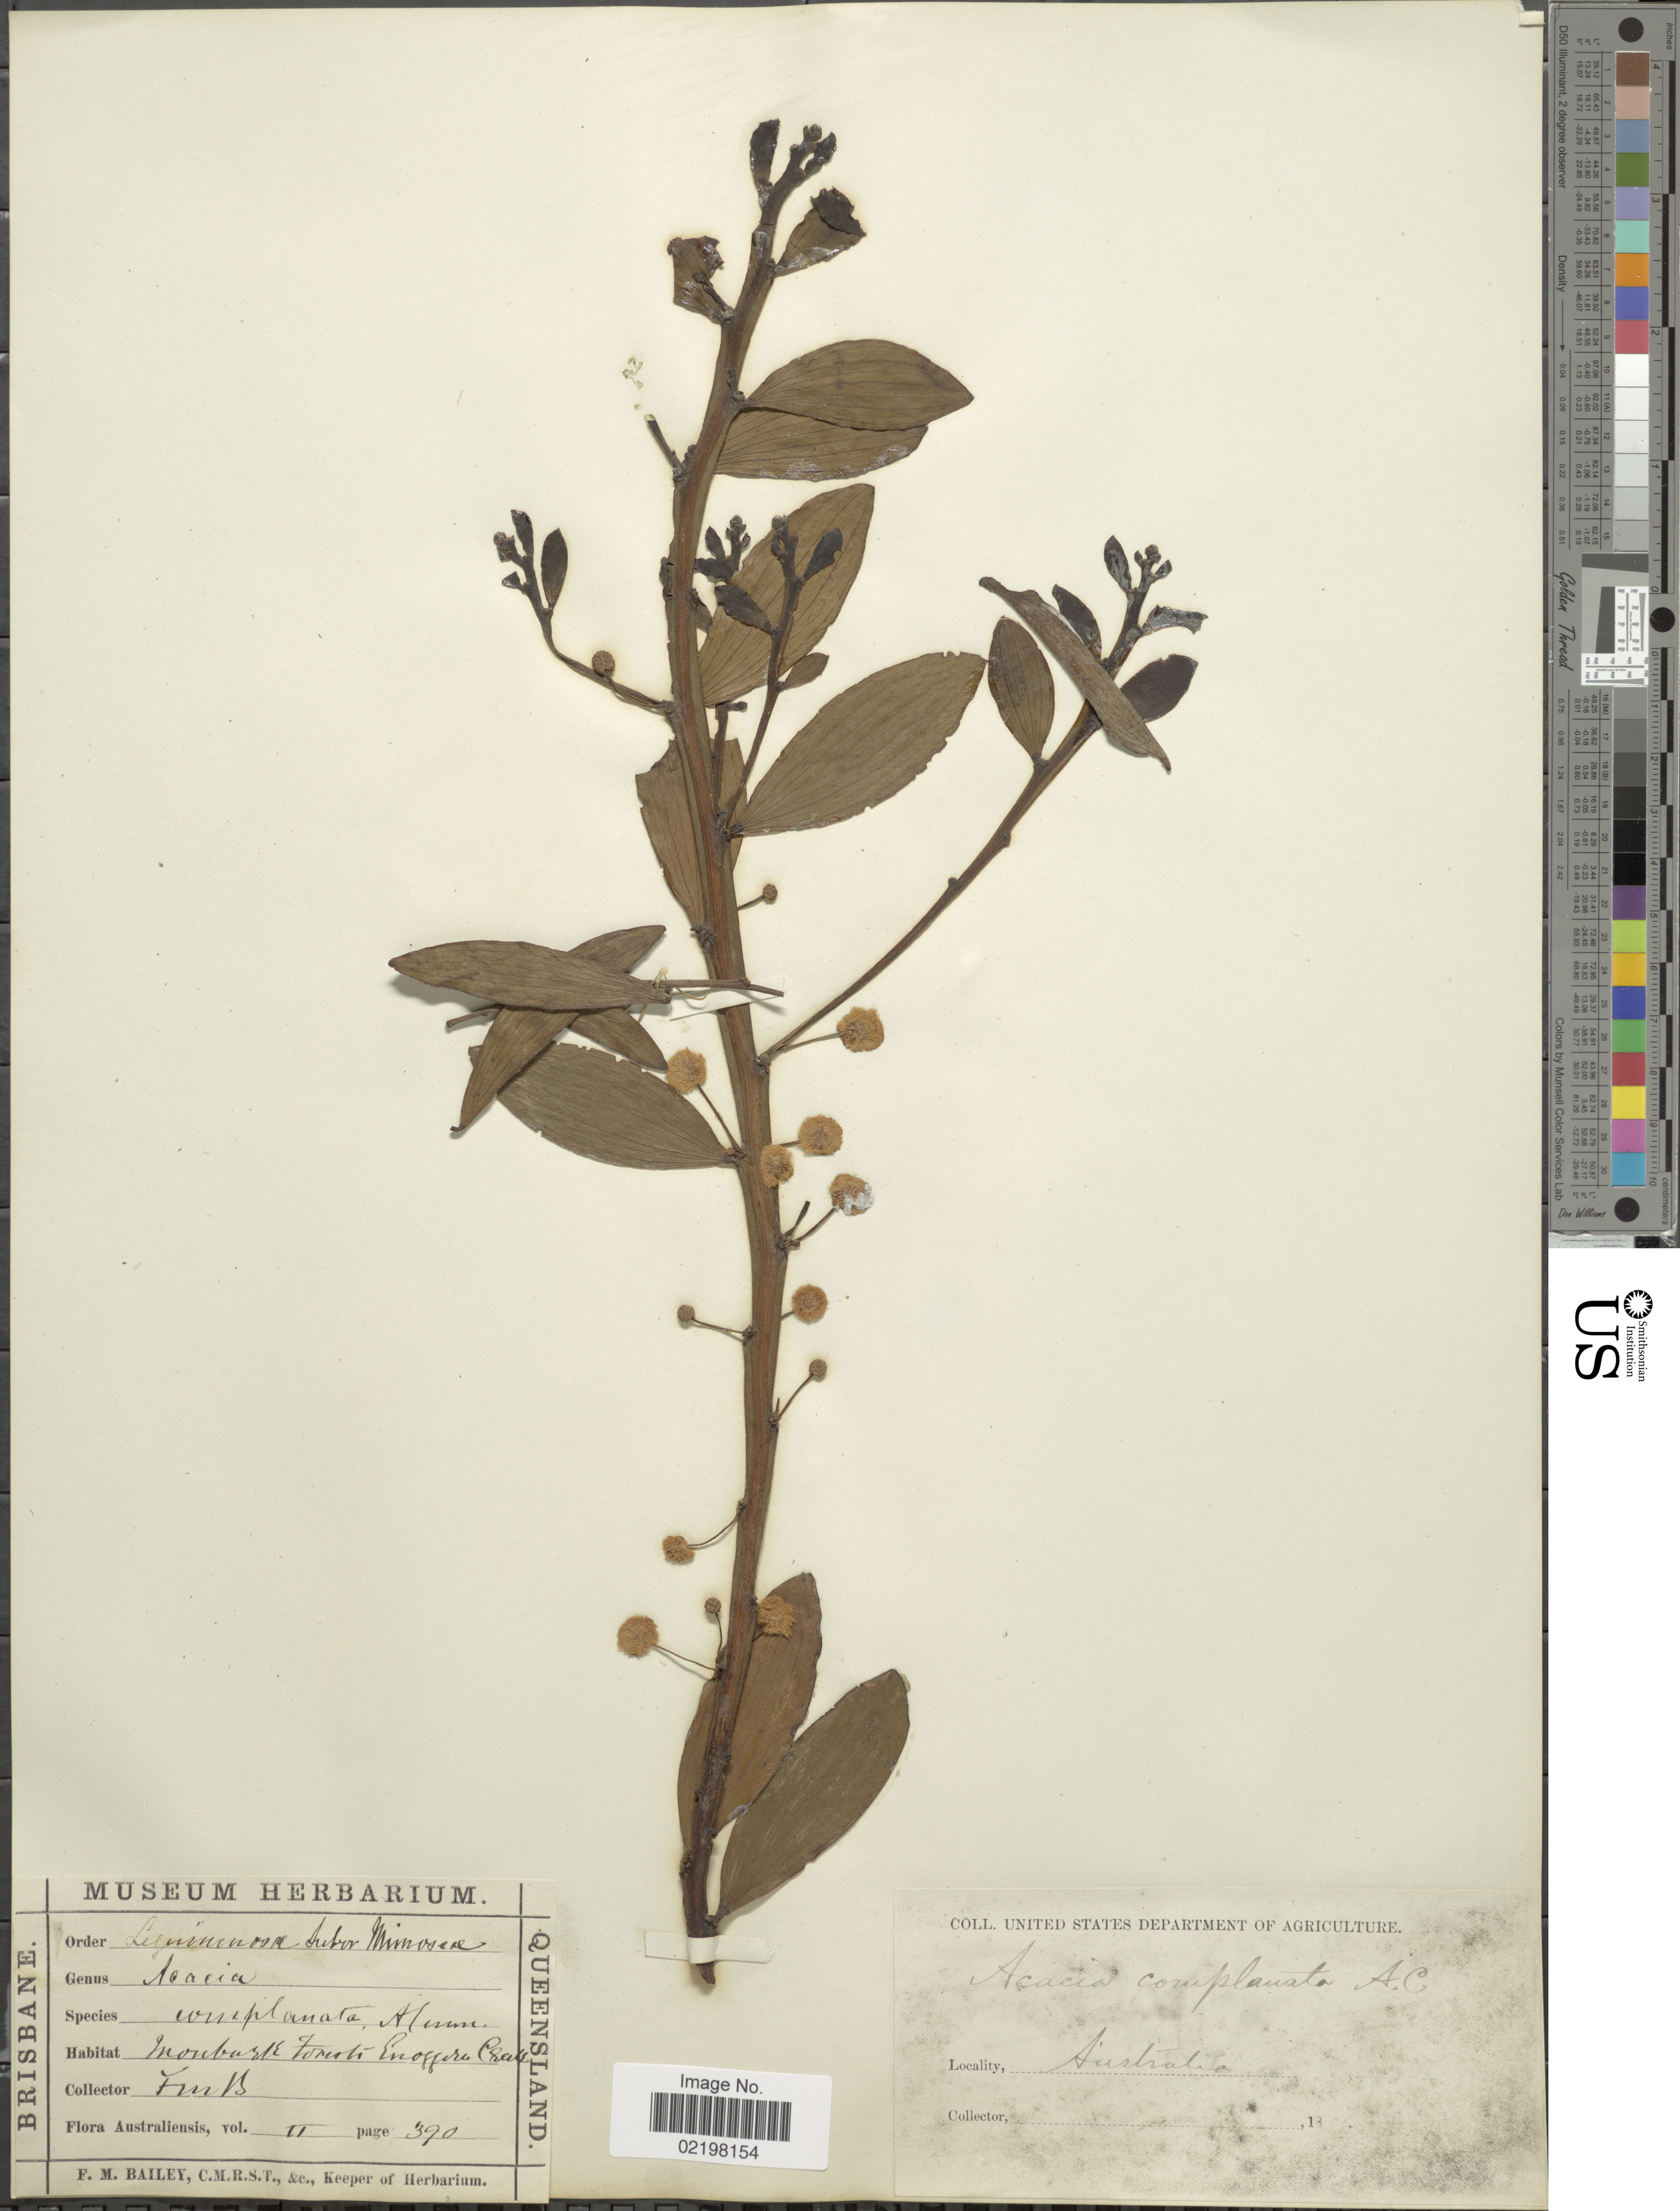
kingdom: Plantae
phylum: Tracheophyta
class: Magnoliopsida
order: Fabales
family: Fabaceae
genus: Acacia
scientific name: Acacia complanata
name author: A. Cunn.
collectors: F. M. Bailey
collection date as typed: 18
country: Australia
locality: Monburst Forests Enoggera Falls